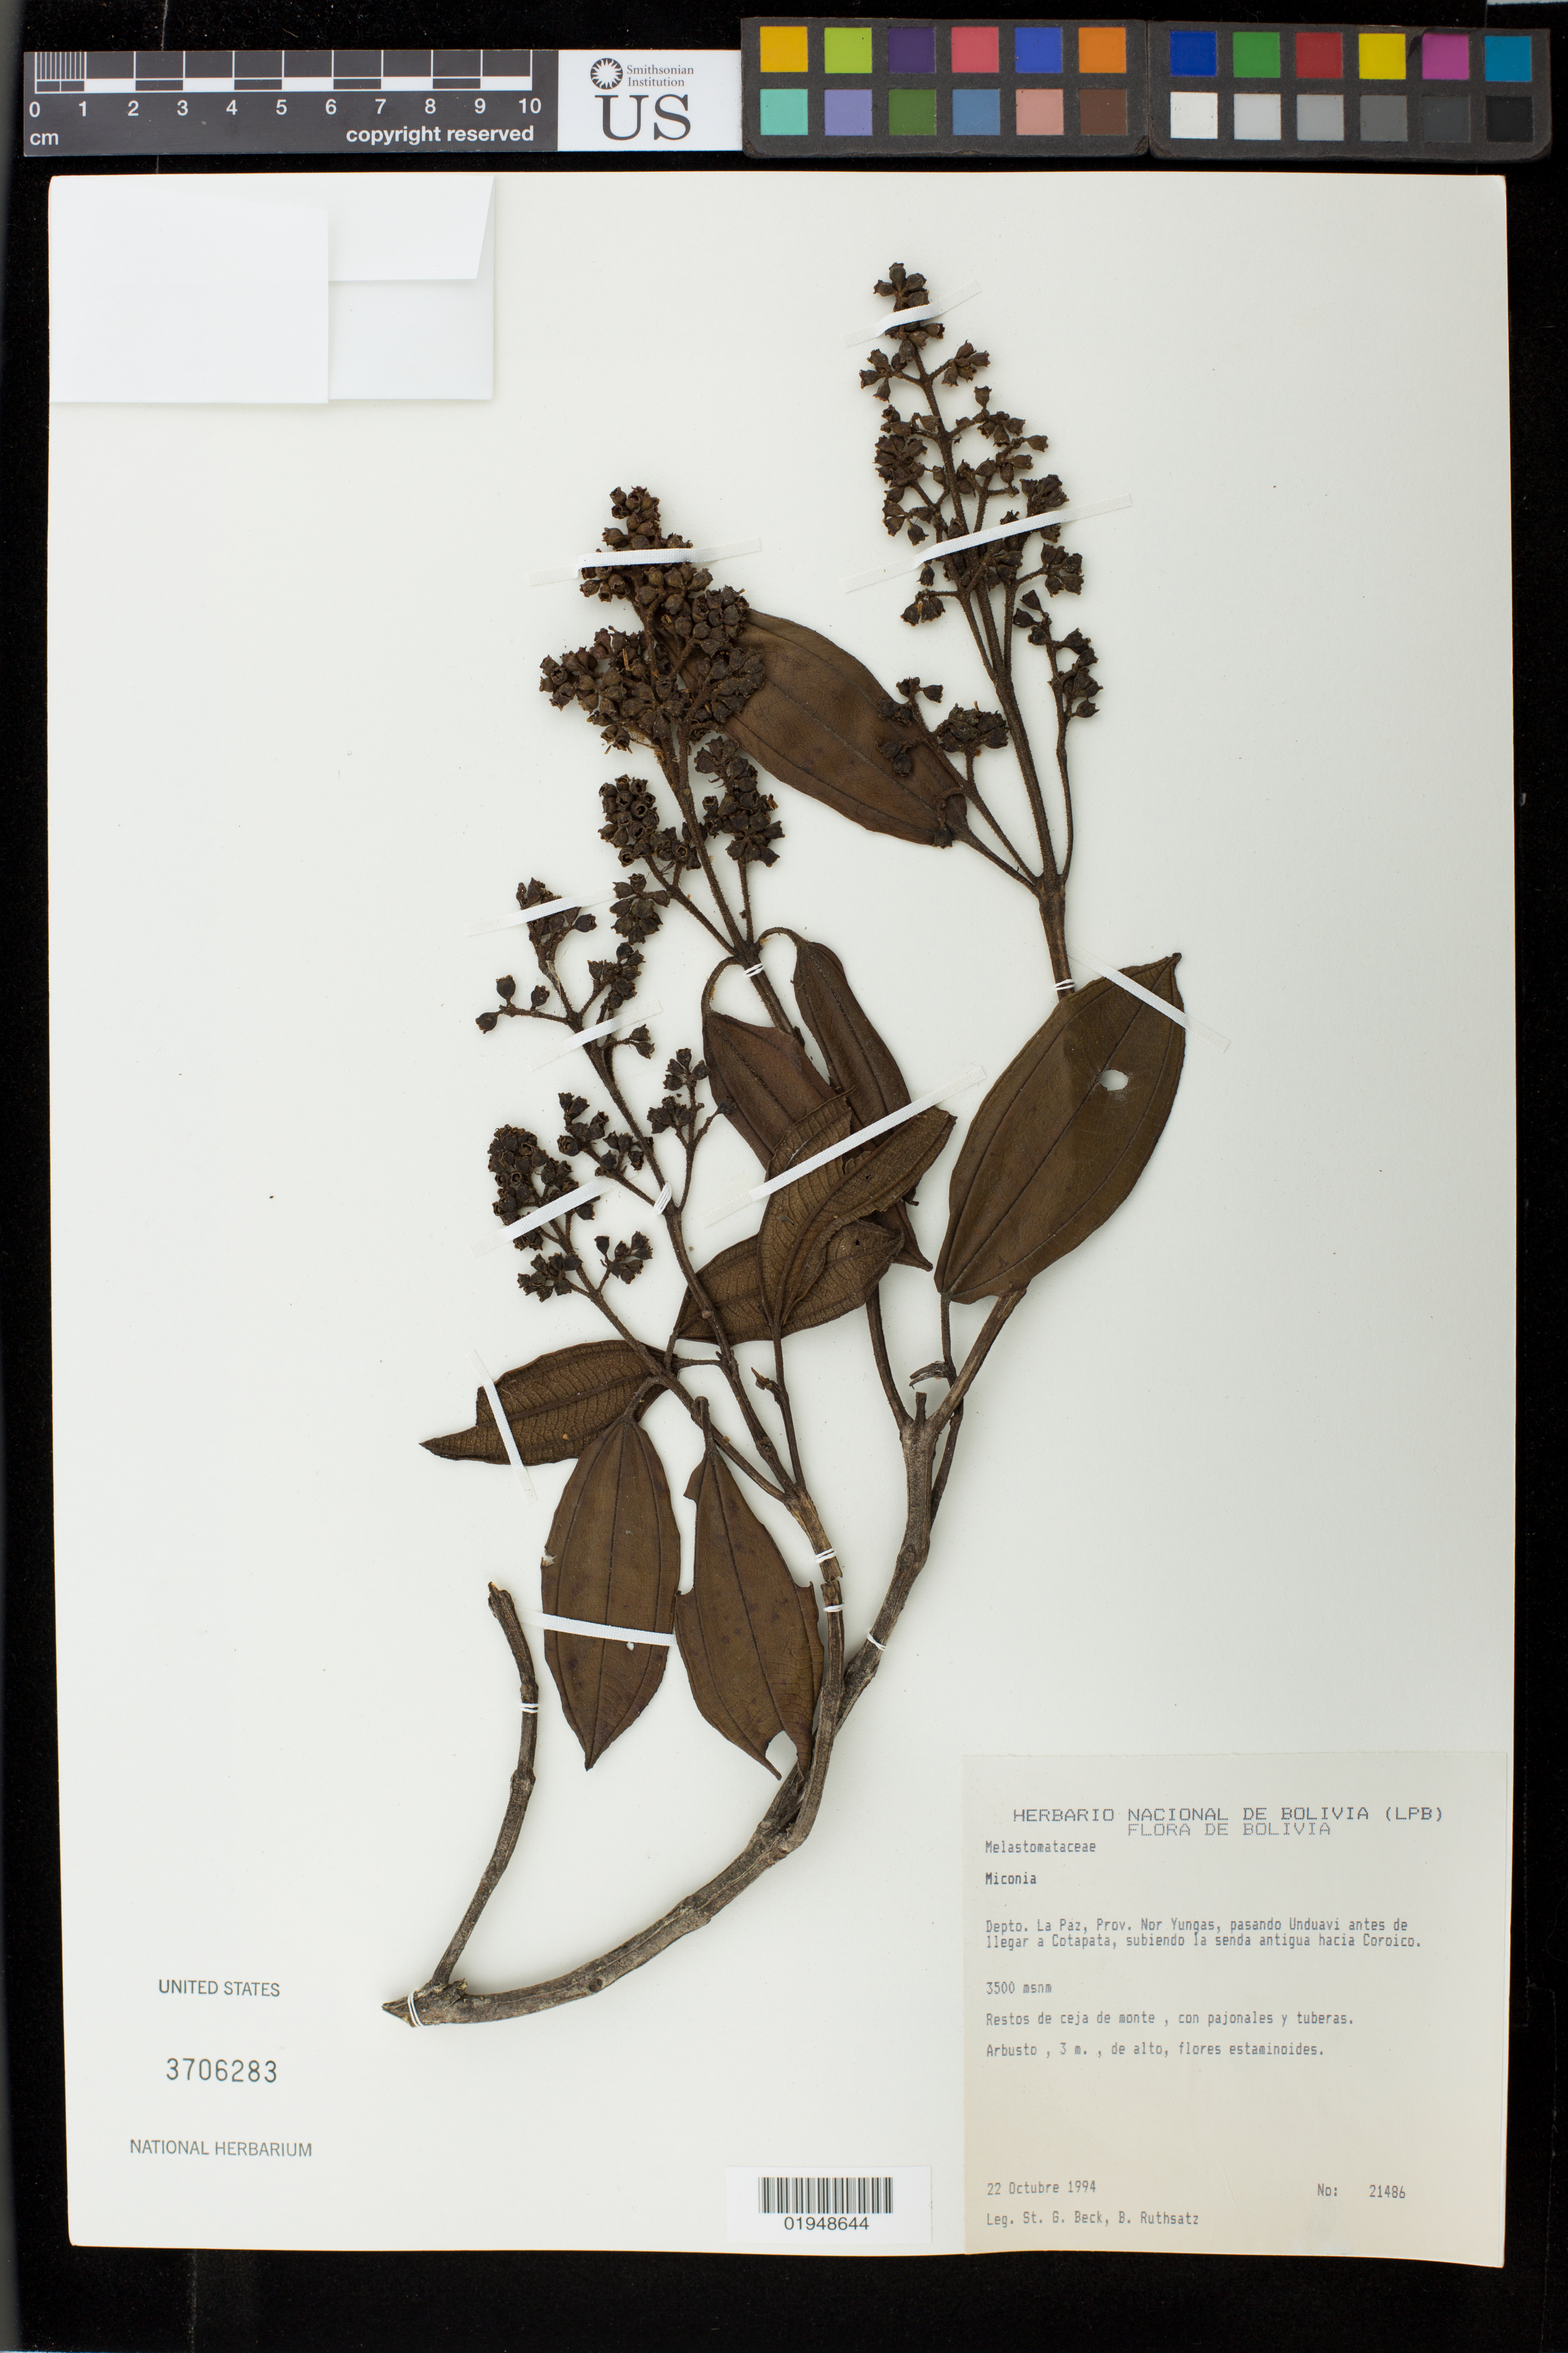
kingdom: Plantae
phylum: Tracheophyta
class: Magnoliopsida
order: Myrtales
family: Melastomataceae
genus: Miconia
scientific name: Miconia sp.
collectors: S. G. Beck & B. Ruthsatz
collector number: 21486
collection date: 1994-10-22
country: Bolivia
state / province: La Paz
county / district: Nor Yungas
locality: Prov. Nor Yungas, pasando Unduavi antes de llegar a Cotapata, subiendo la senda antigua hacia Coroico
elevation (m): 3500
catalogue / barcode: US 3706283